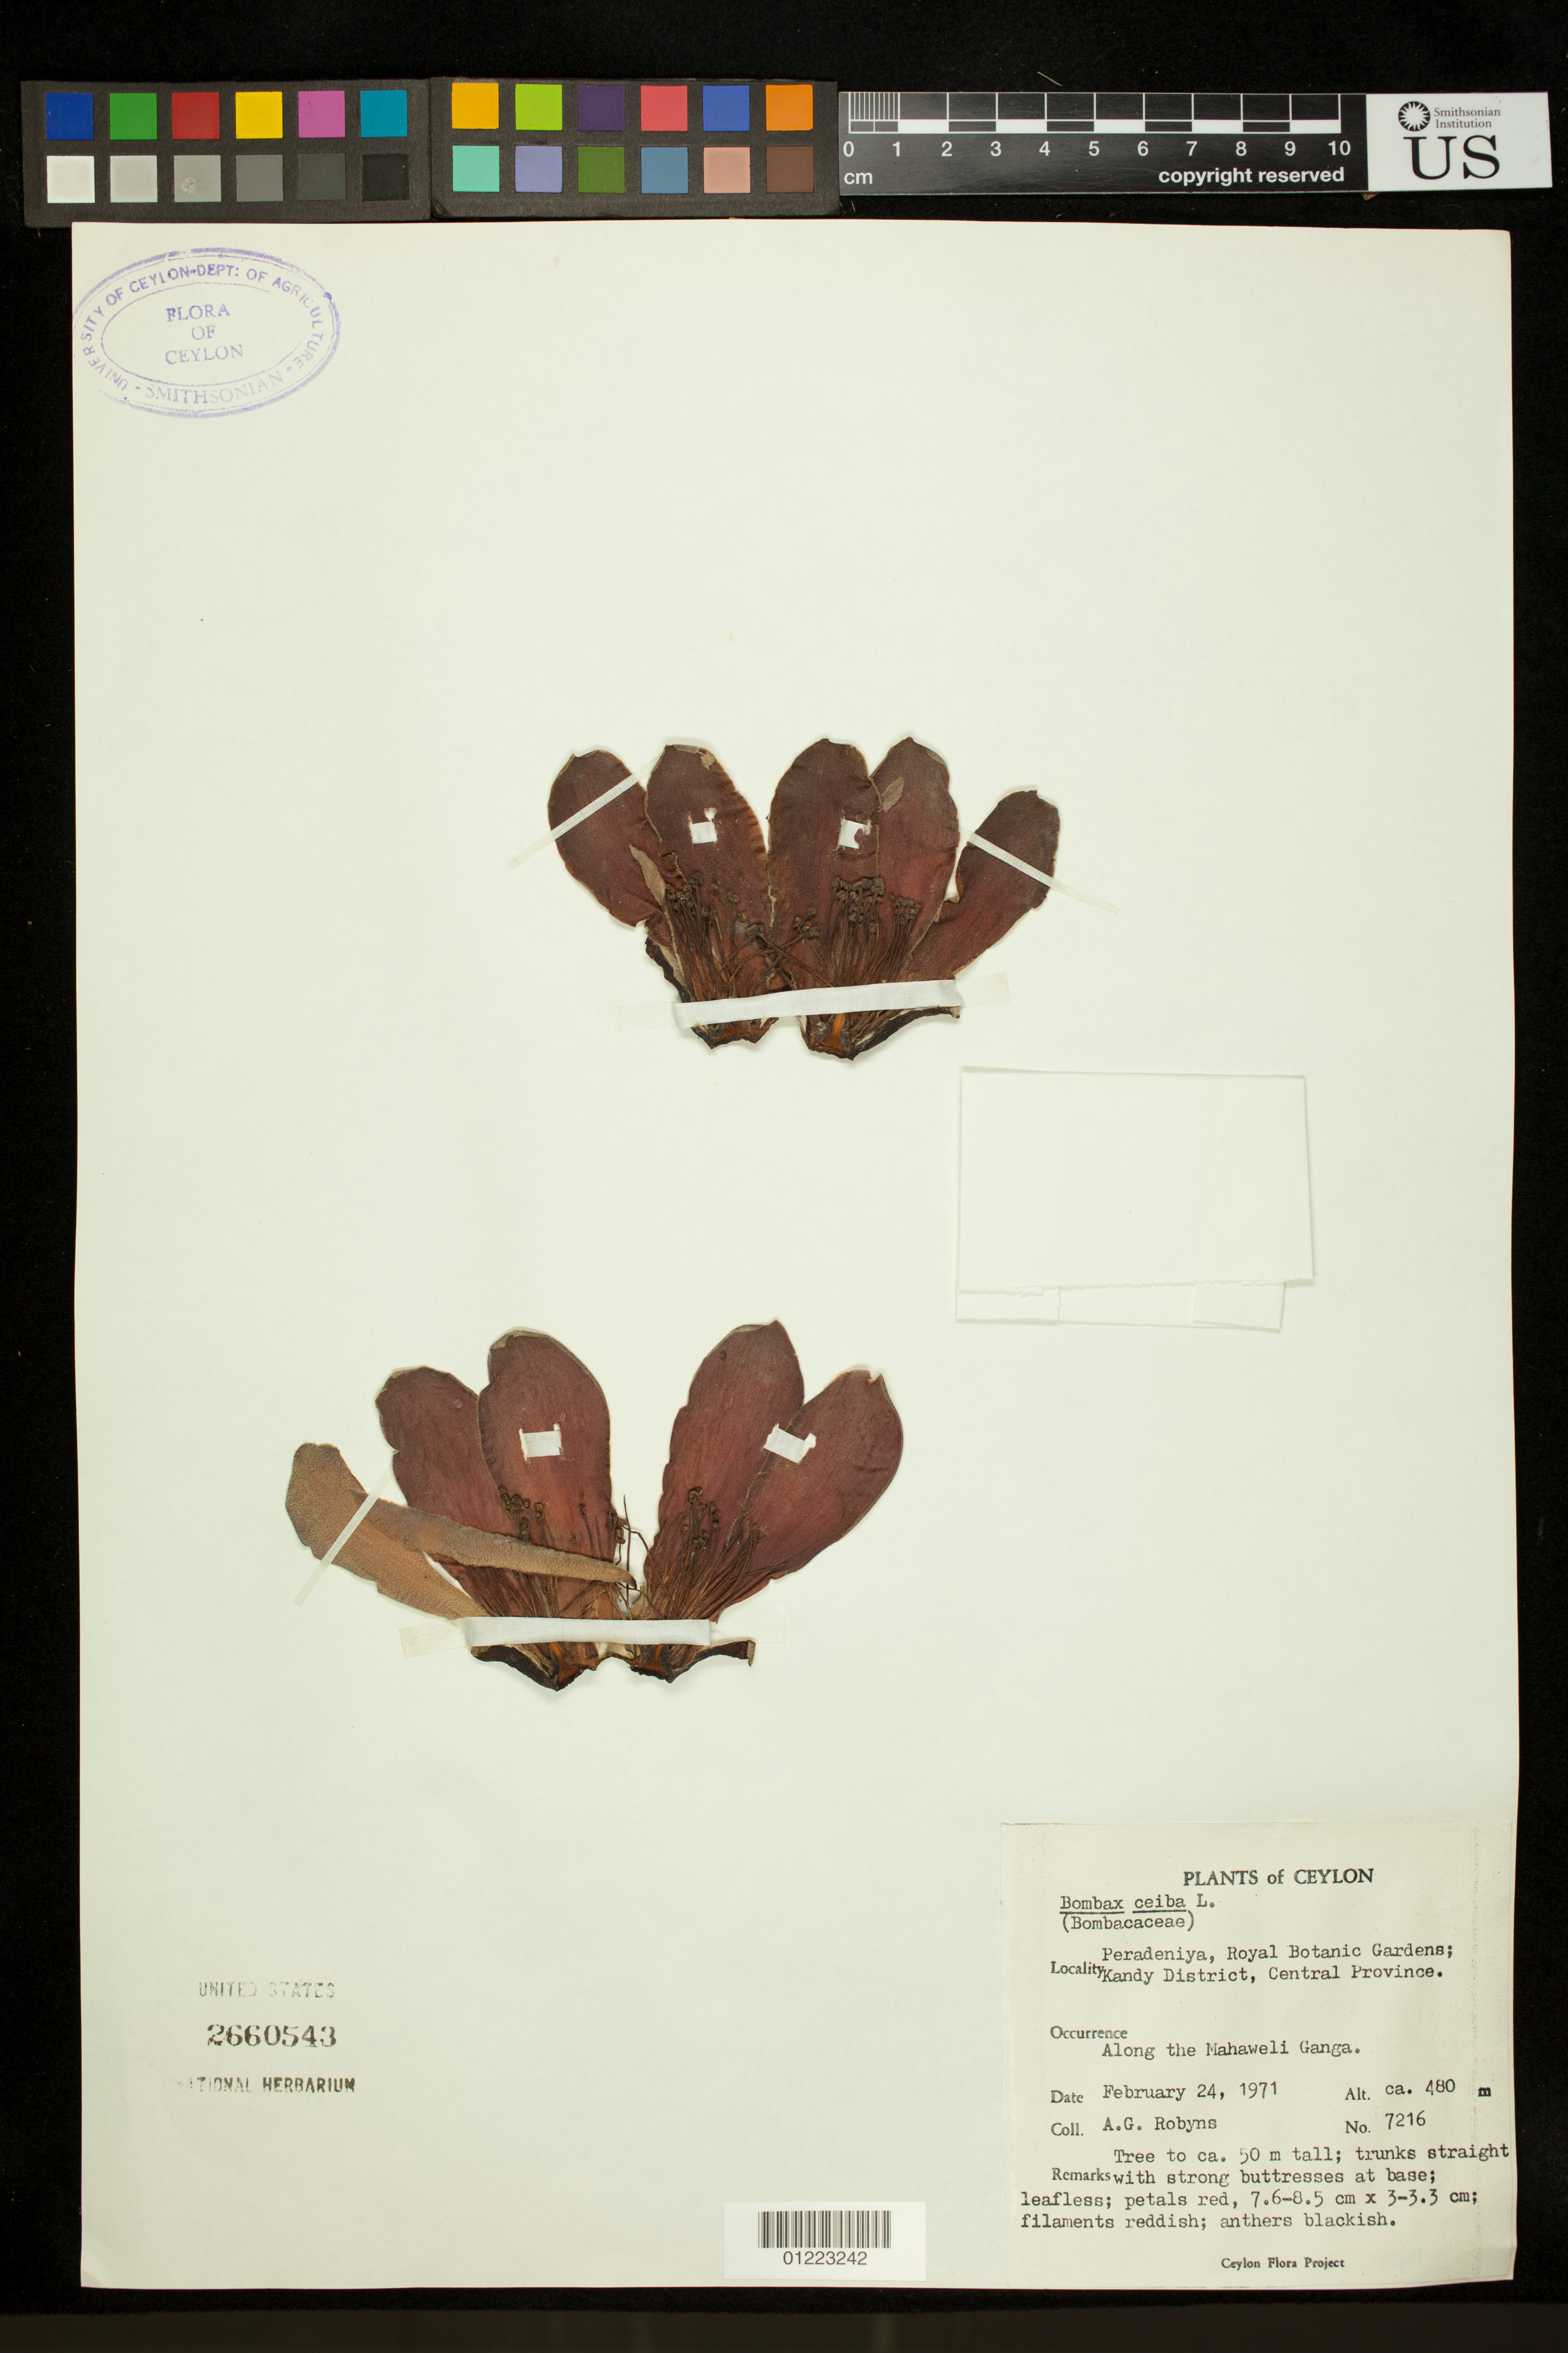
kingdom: Plantae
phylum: Tracheophyta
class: Magnoliopsida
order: Malvales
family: Malvaceae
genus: Bombax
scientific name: Bombax ceiba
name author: L.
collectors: A. G. Robyns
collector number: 7216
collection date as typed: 2/24/1971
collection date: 1971-02-24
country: Sri Lanka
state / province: Central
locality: Peradeniya, Royal Botanic Gardens; Dandy District, Central Province. Along the Mahaweli Ganga.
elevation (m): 480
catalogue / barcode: US 2660543